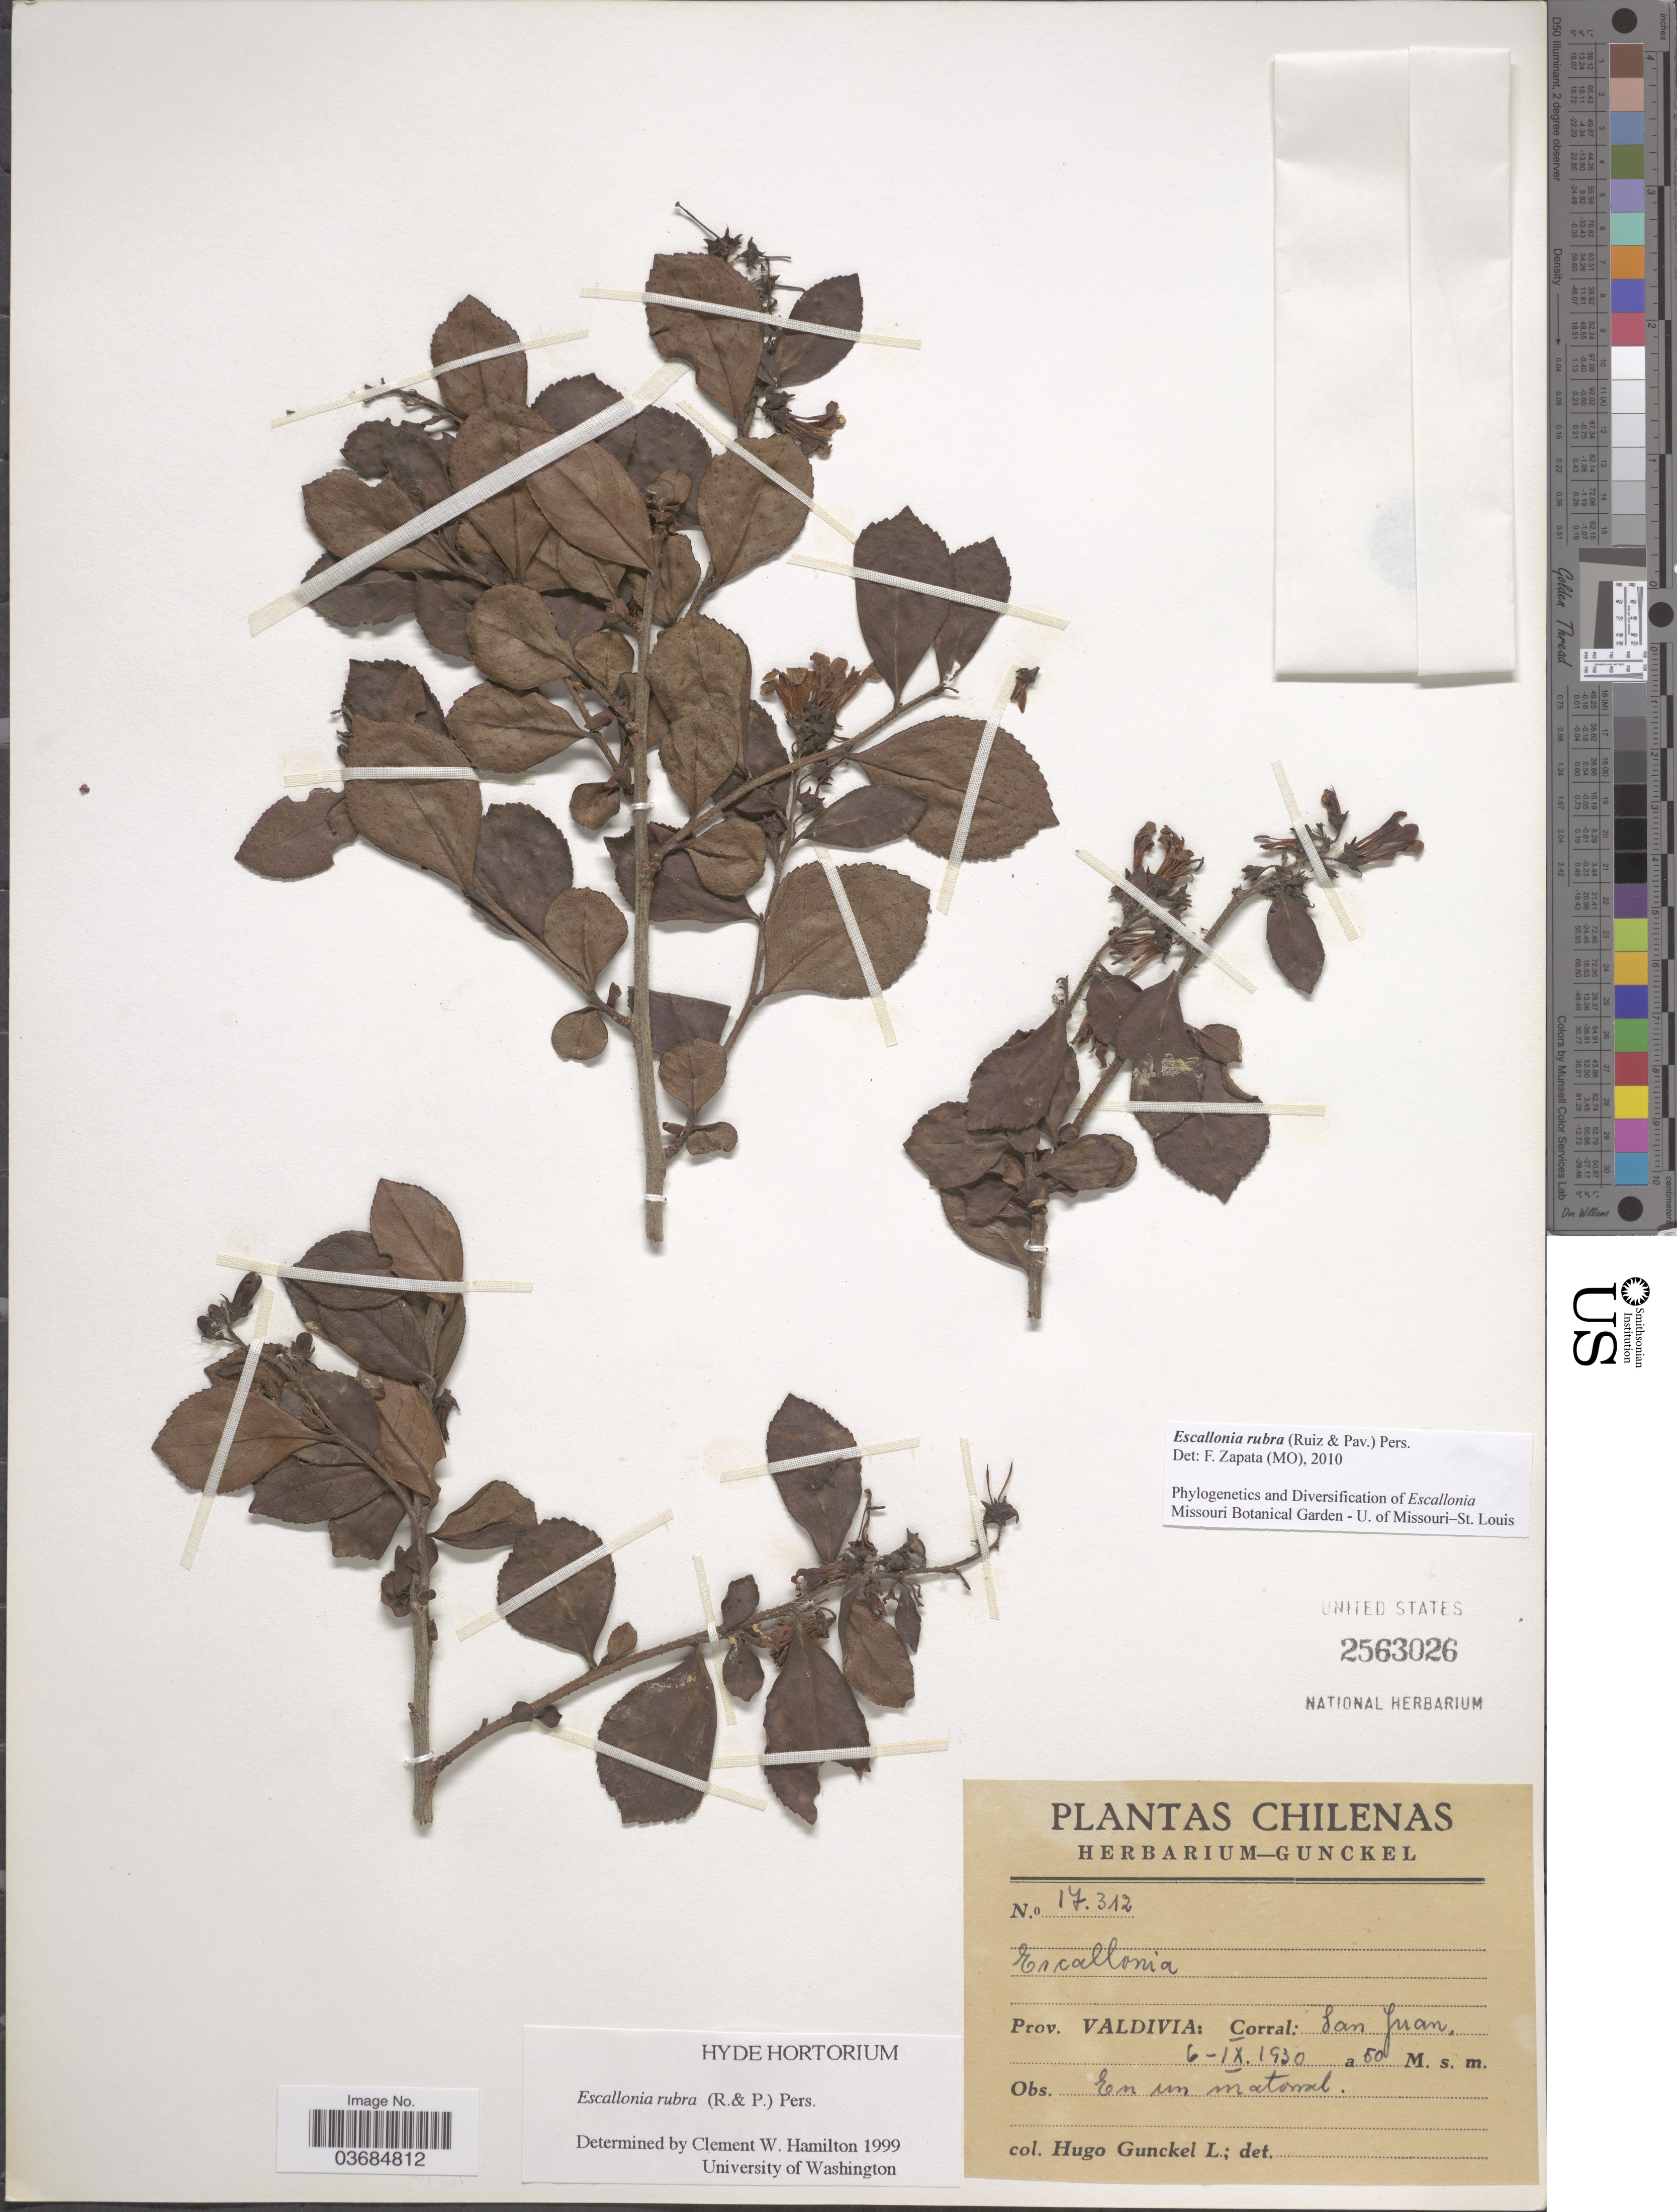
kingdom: Plantae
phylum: Tracheophyta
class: Magnoliopsida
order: Escalloniales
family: Escalloniaceae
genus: Escallonia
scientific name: Escallonia rubra var. rubra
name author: (Ruiz & Pav.) Pers.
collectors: H. Gunckel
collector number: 17312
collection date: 1930-09-06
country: Chile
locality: Prov. Valdivia: Corral: San Juan.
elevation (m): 50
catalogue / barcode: US 2563026